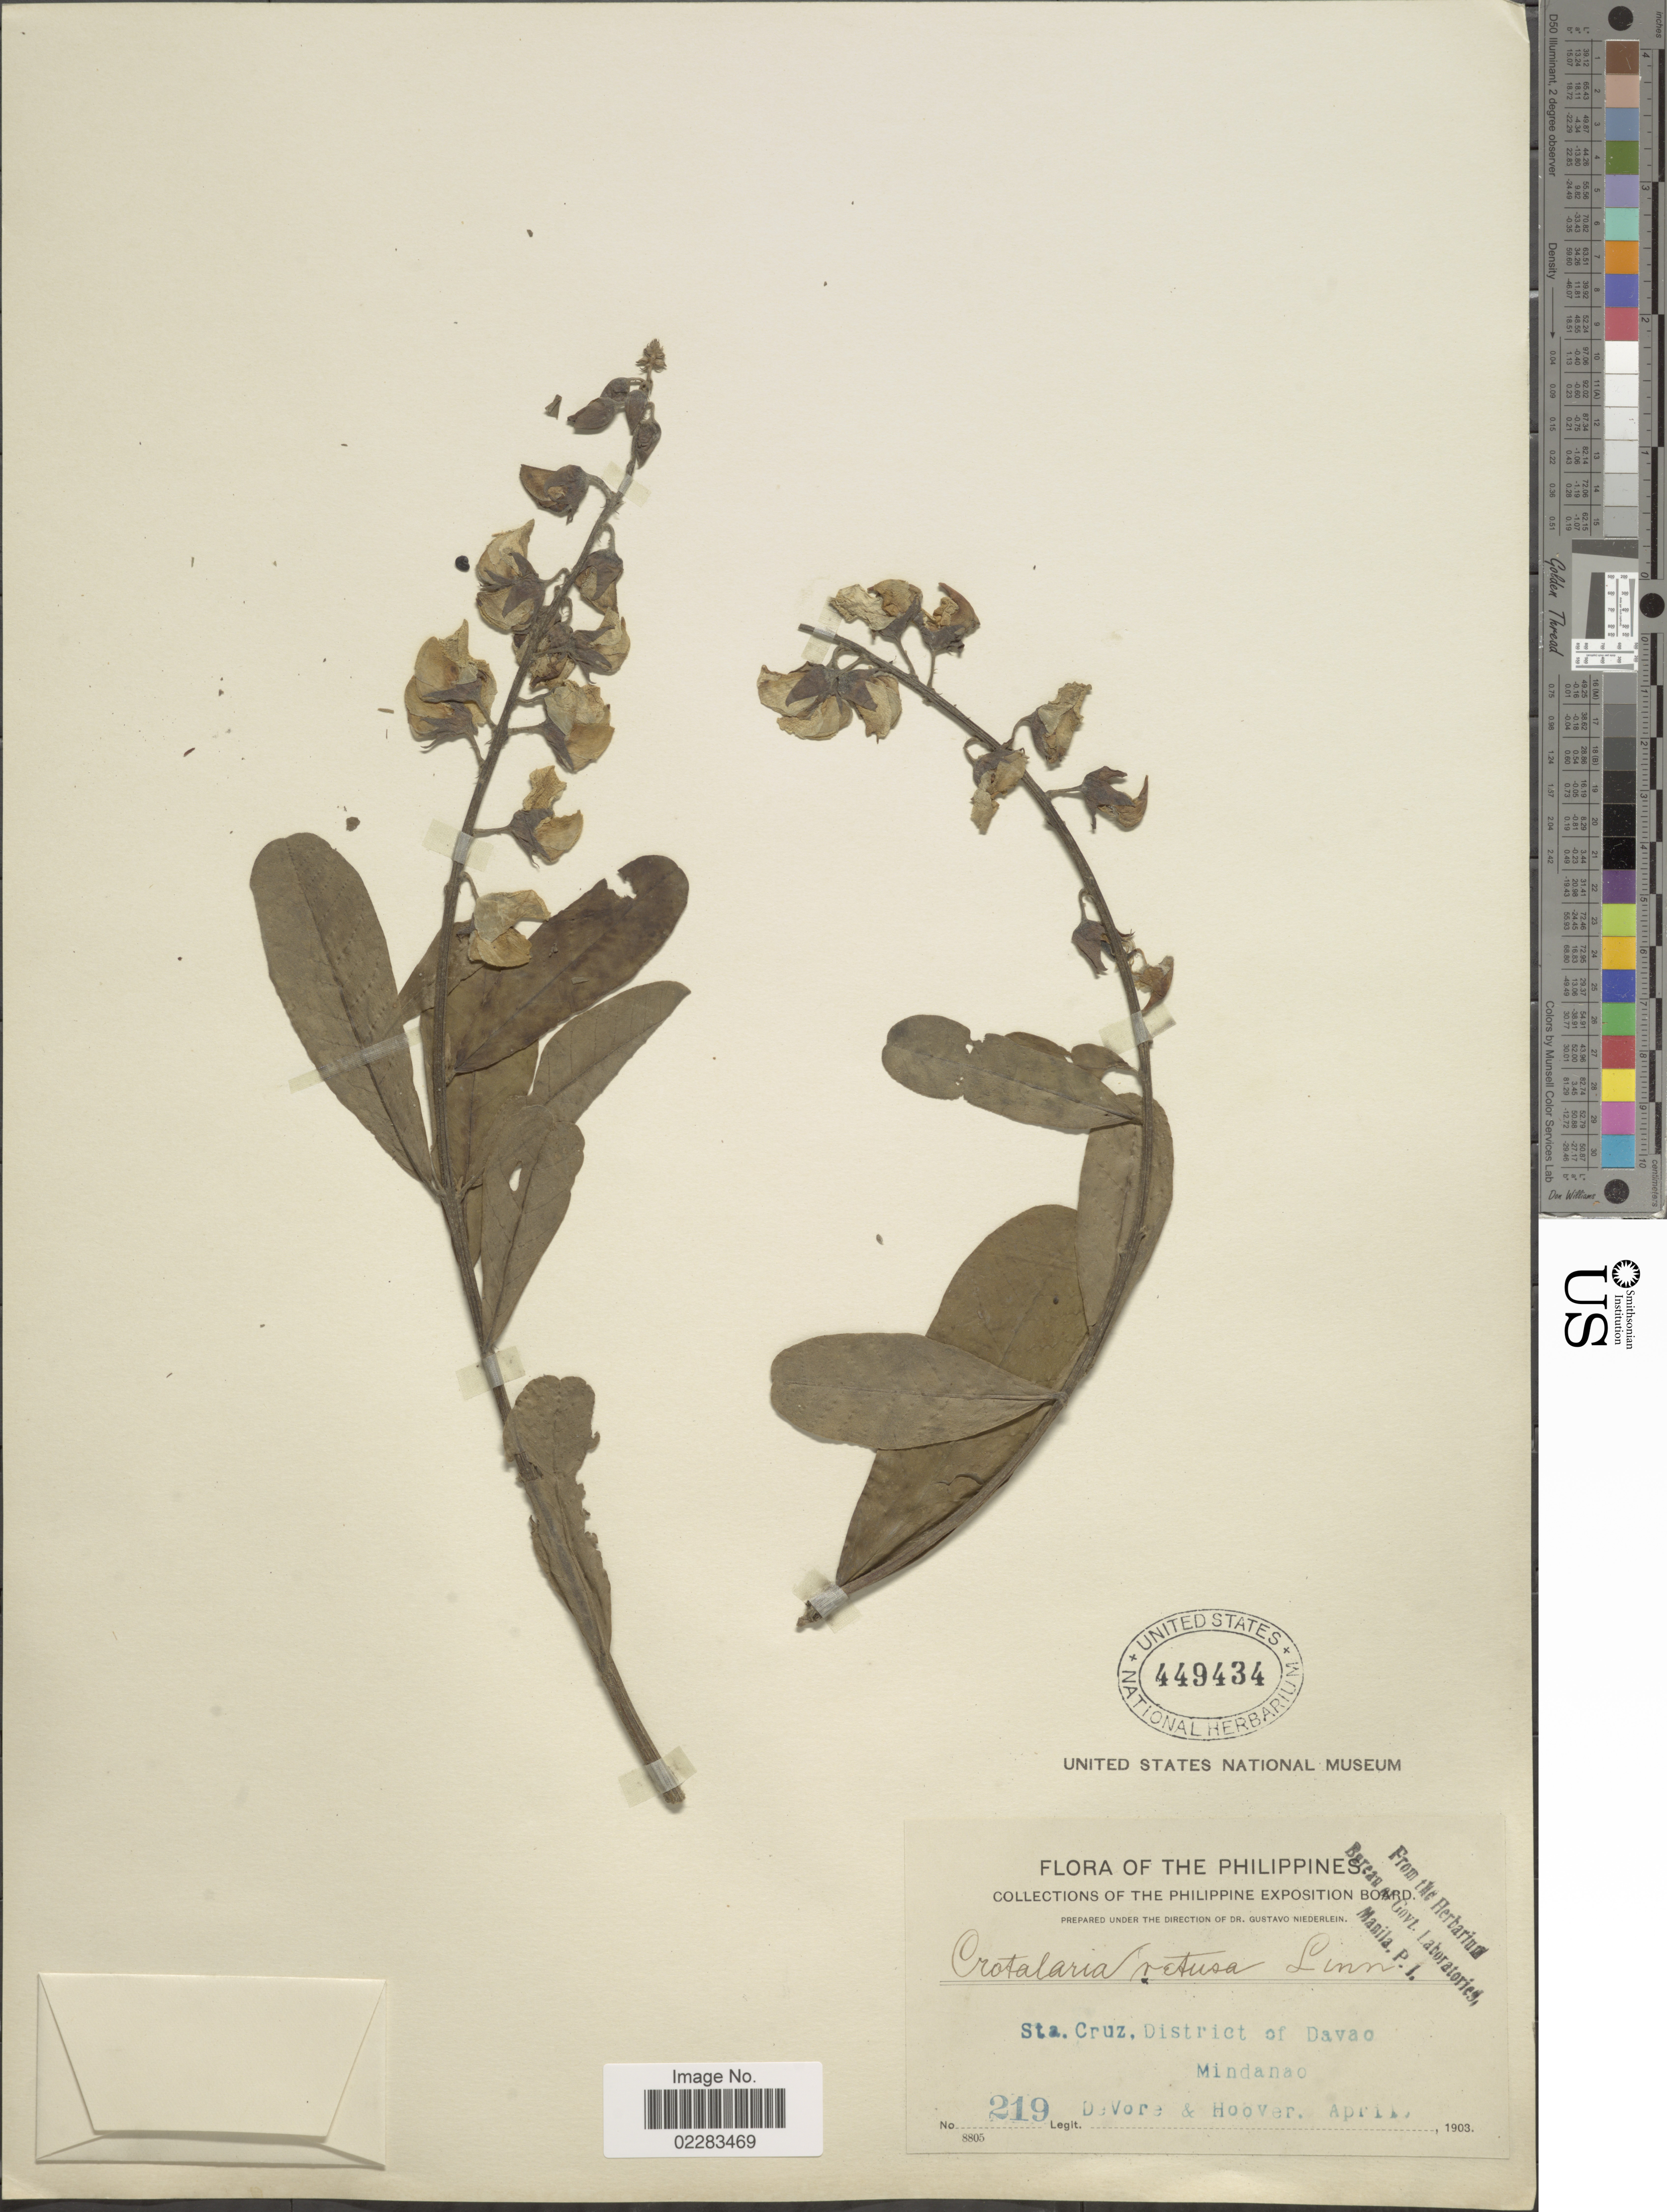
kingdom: Plantae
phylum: Tracheophyta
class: Magnoliopsida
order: Fabales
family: Fabaceae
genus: Crotalaria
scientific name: Crotalaria retusa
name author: L.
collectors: -. DeVore & -- Hoover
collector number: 219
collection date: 1903-04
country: Philippines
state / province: Davao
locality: Sta Cruz, District of Davao, Mindanao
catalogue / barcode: US 449434